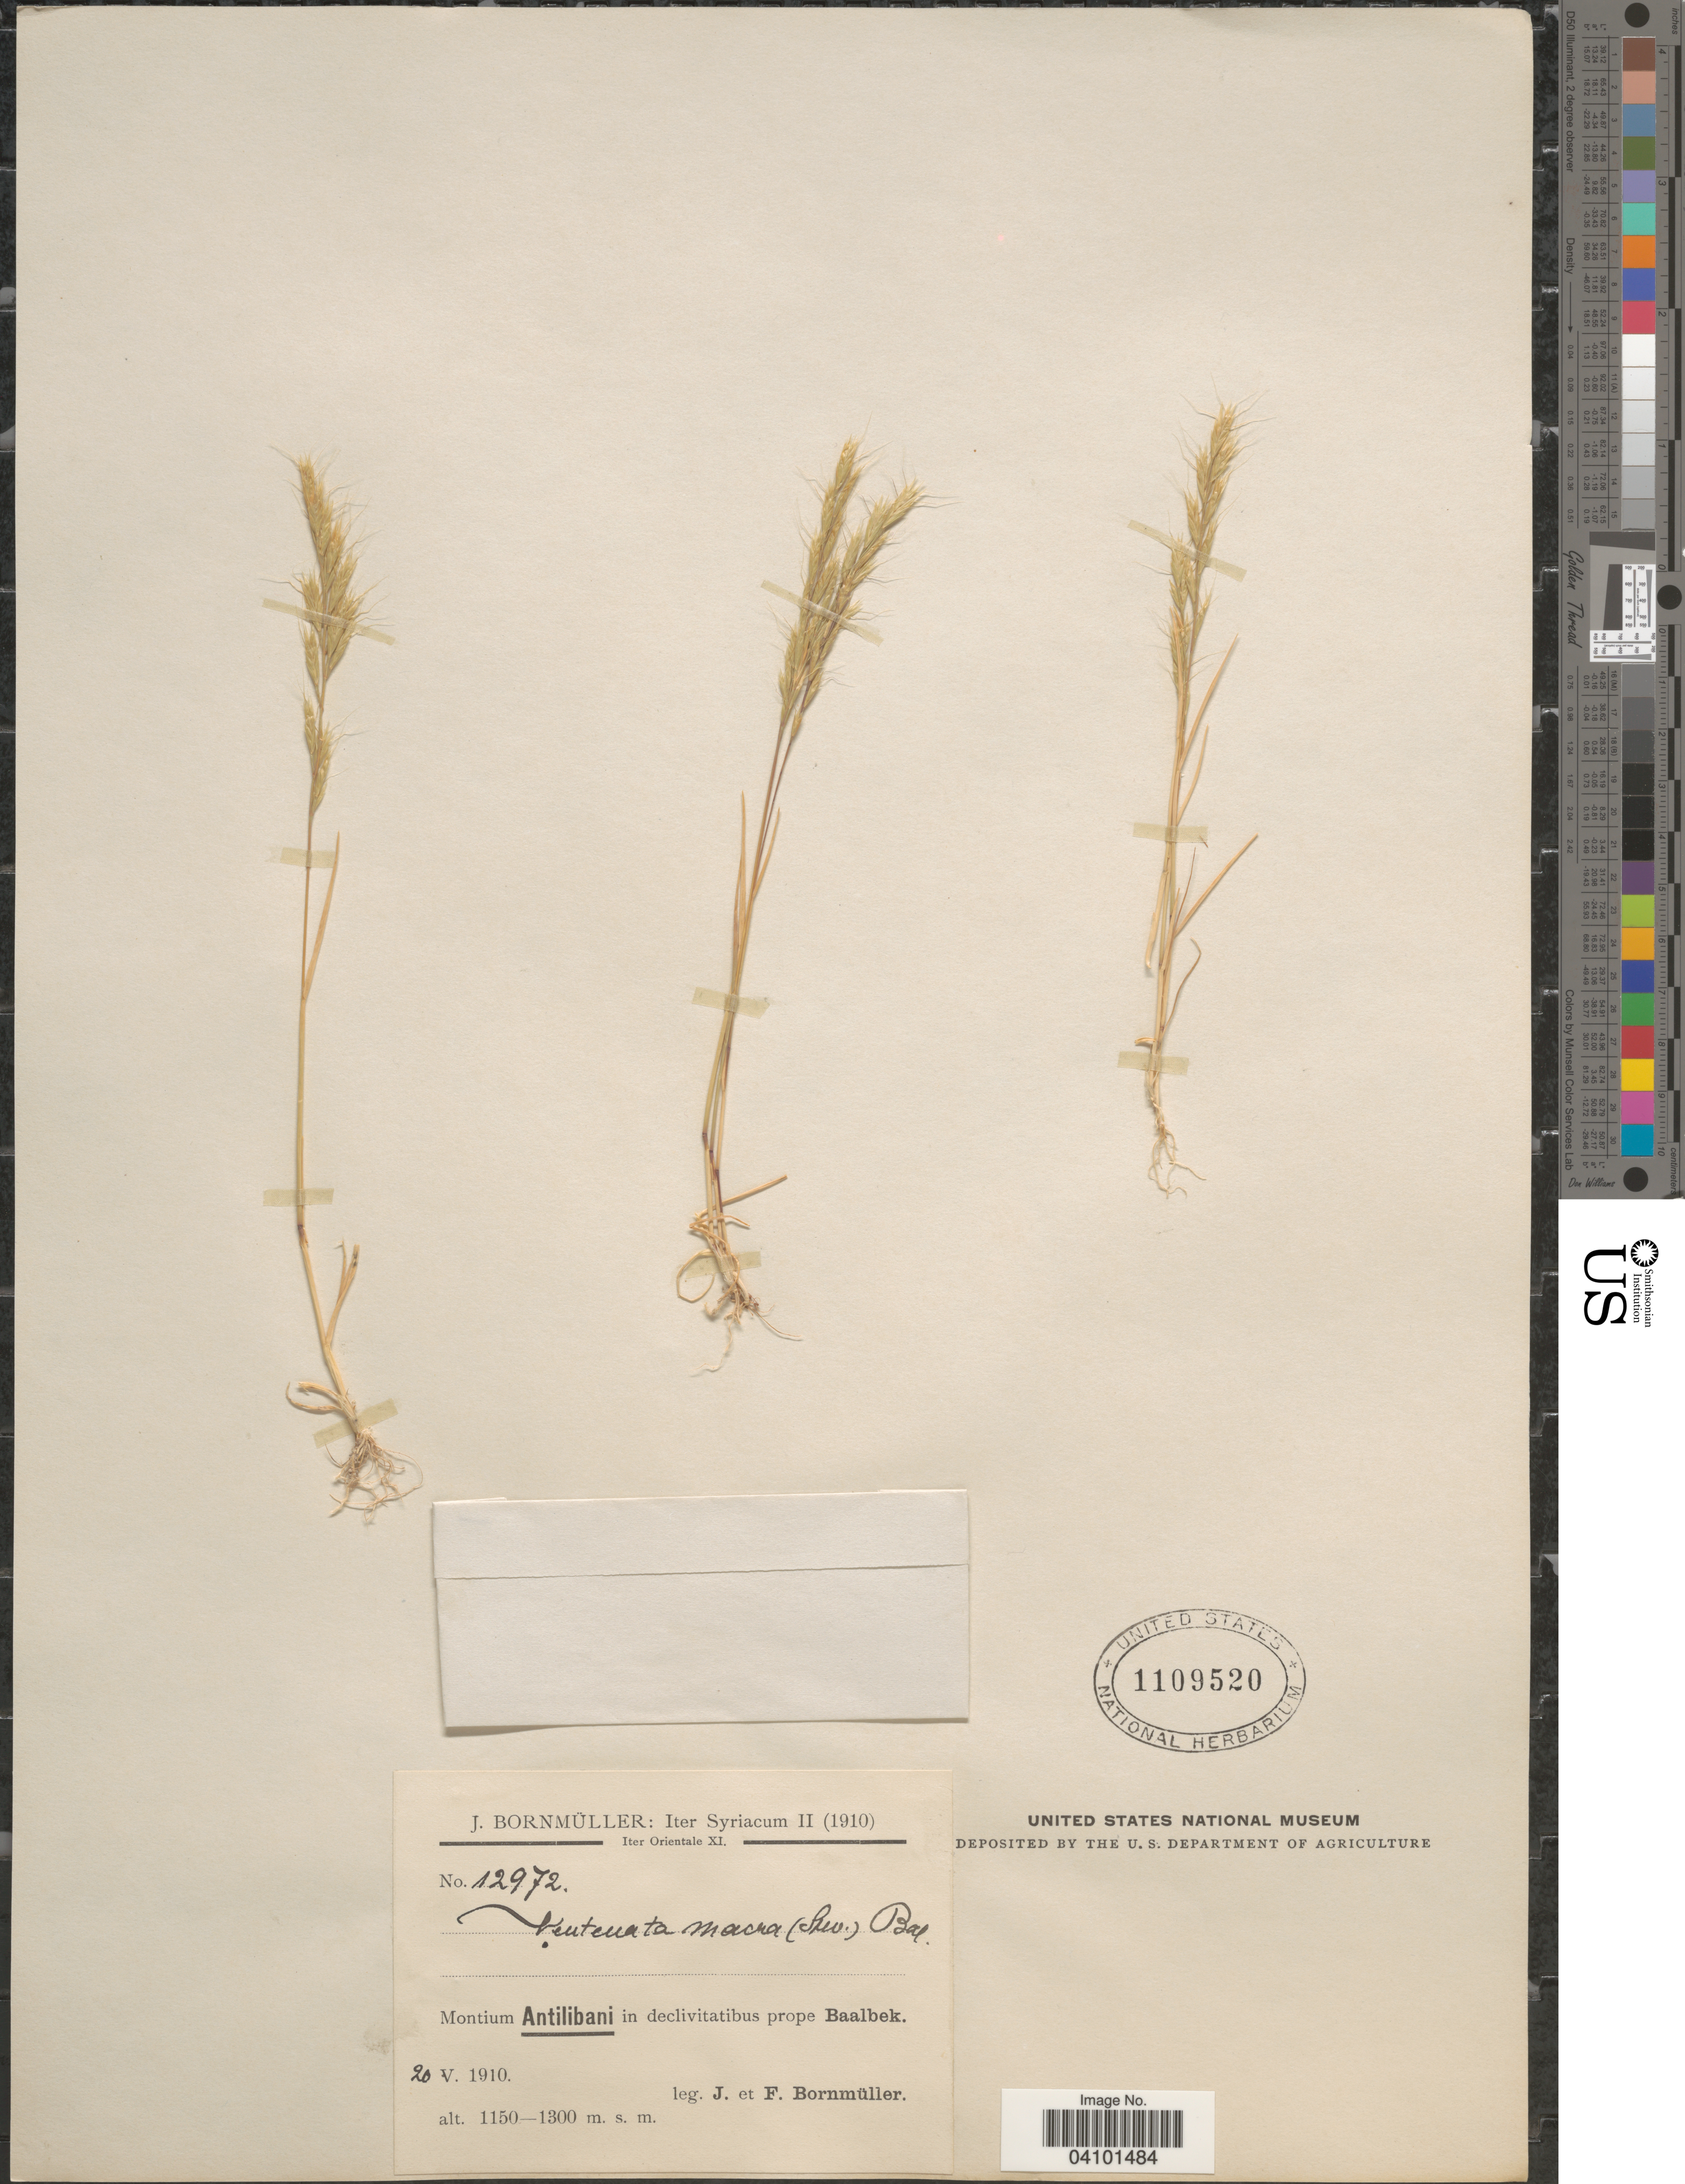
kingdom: Plantae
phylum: Tracheophyta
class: Liliopsida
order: Poales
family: Poaceae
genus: Gaudinopsis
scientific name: Gaudinopsis macra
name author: (Steven ex M. Bieb.) Eig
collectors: J. Bornmüller & F. Bornmüller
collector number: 12972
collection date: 1910-05-20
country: Lebanon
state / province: Baalbek-Hermel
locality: Iter Syriacum II (1910). Iter Orientale XI. Montium Antilibani in declivitatibus prope Baalbek.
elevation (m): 1150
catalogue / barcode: US 1109520